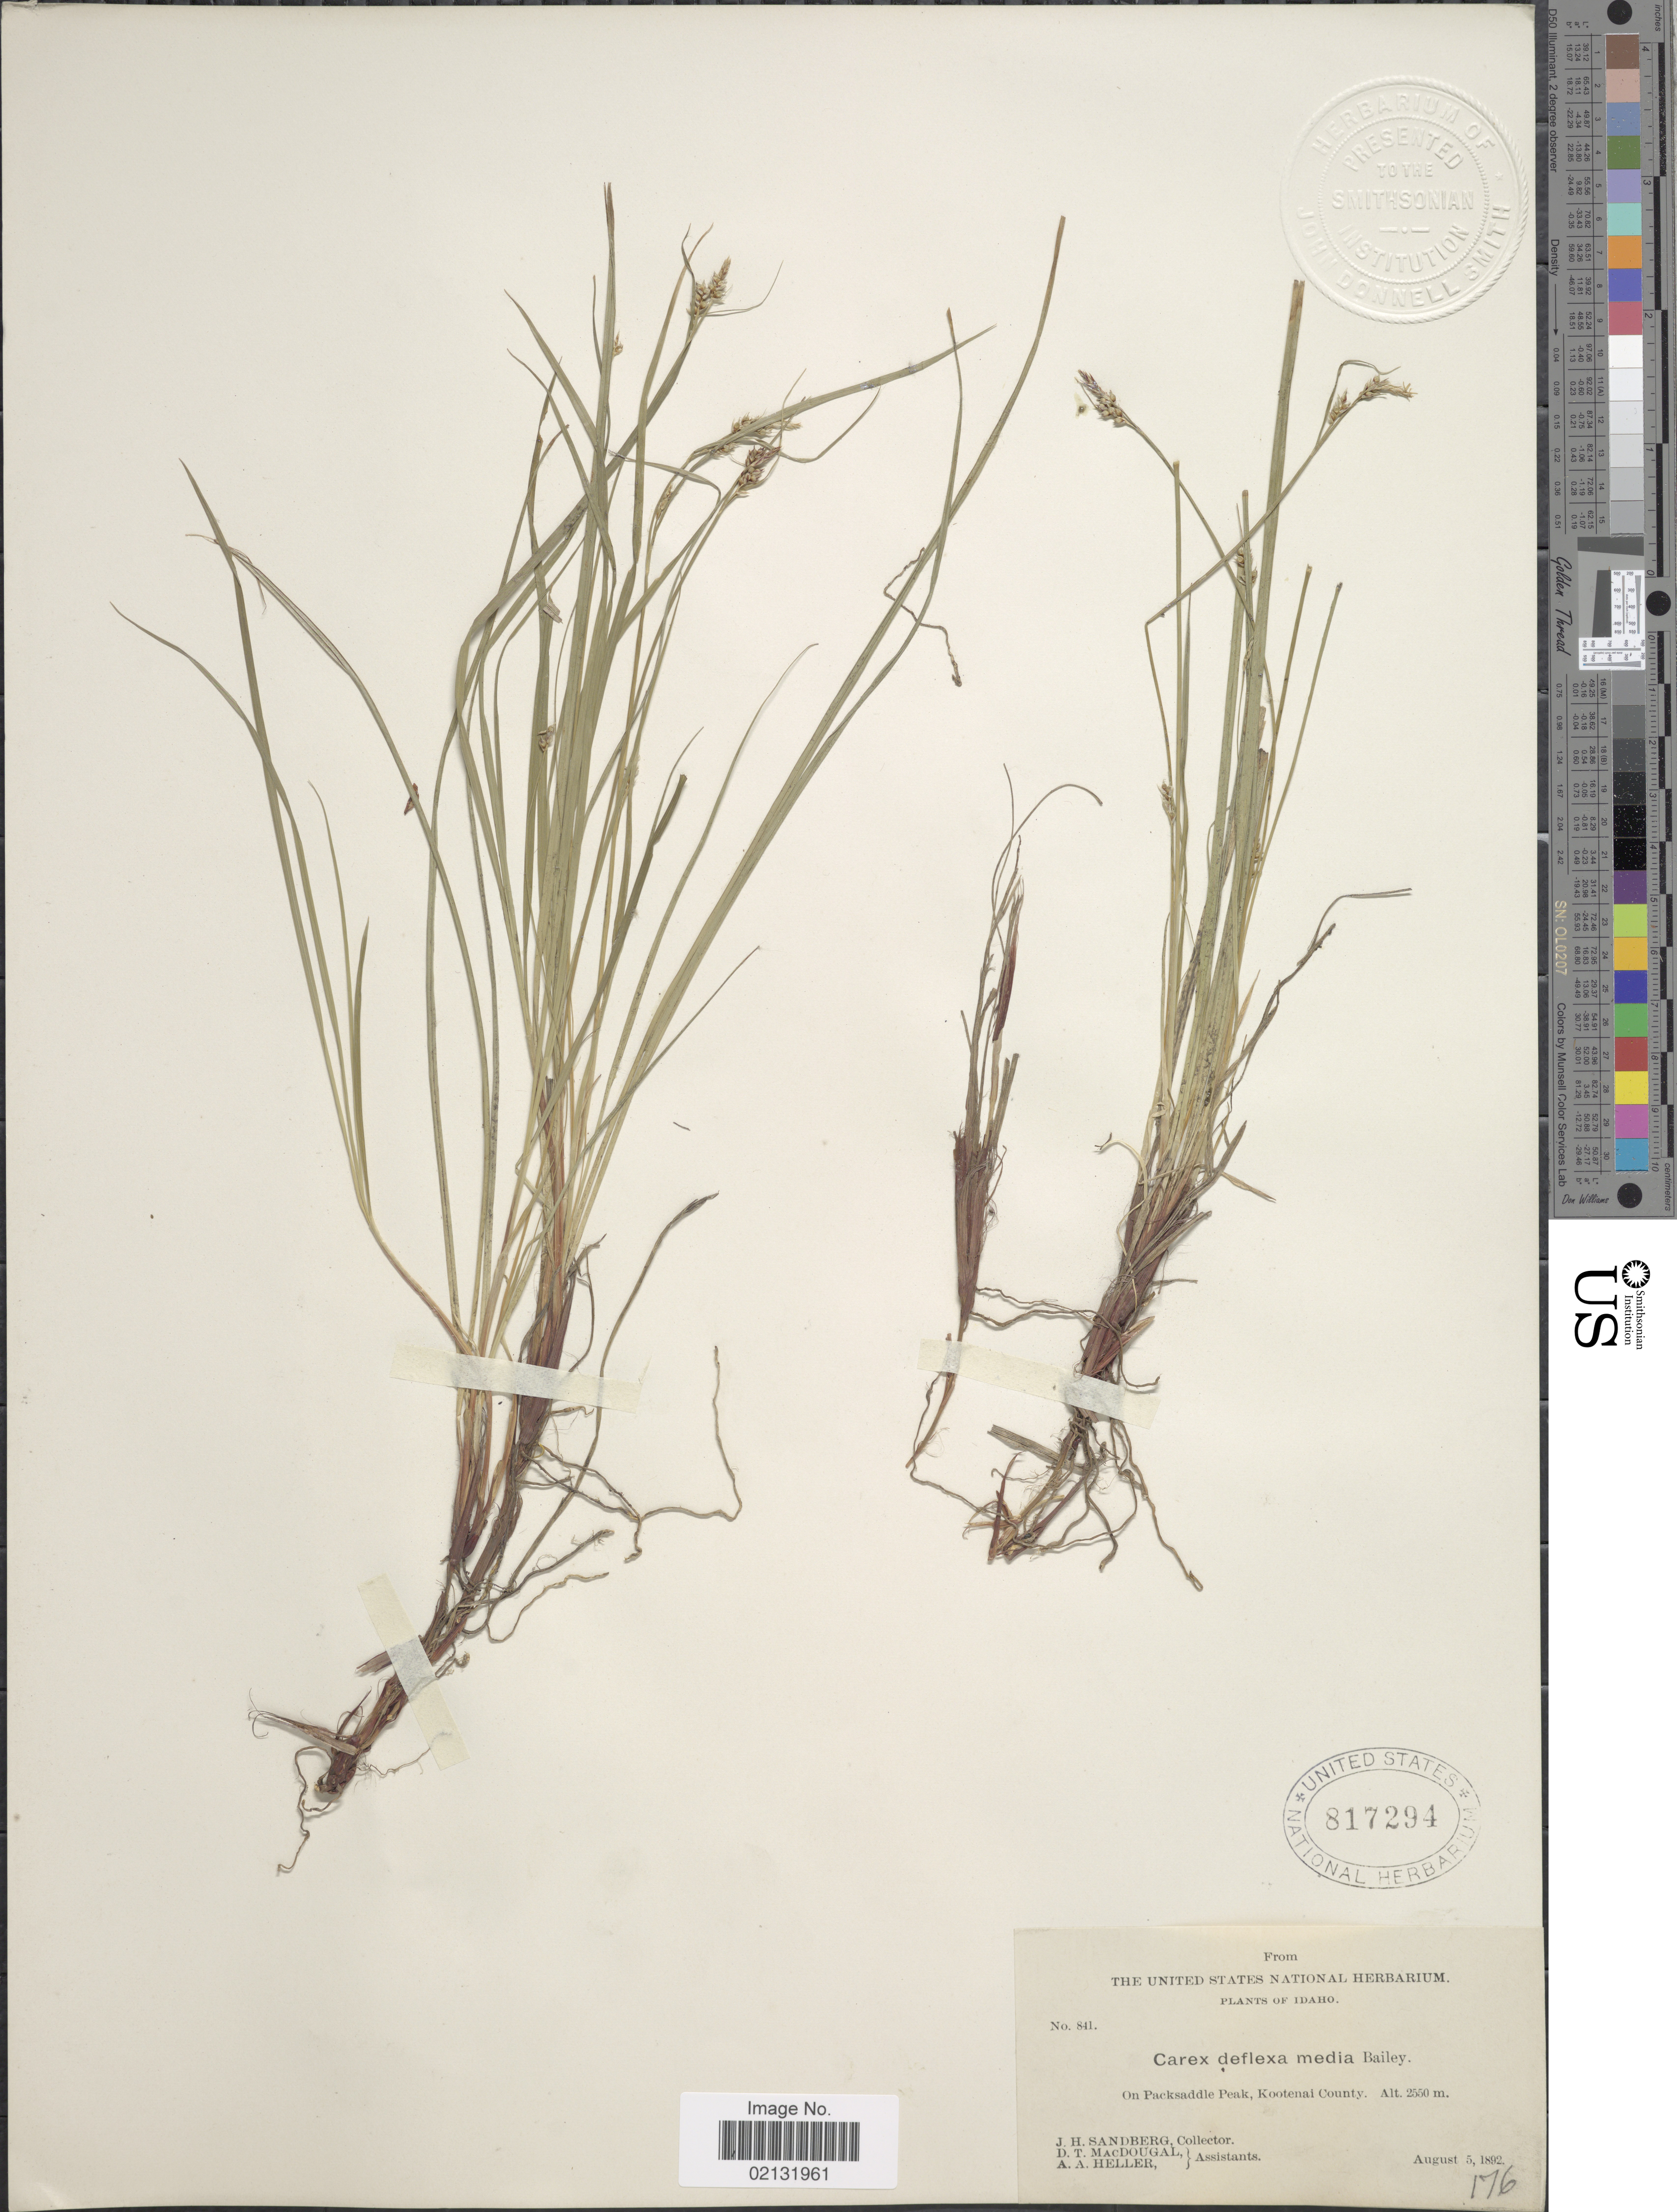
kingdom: Plantae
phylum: Tracheophyta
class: Liliopsida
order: Poales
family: Cyperaceae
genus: Carex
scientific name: Carex rossii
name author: Boott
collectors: J. H. Sandberg, D. T. MacDougal & A. A. Heller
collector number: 841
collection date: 1892-08-05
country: United States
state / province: Idaho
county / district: Kootenai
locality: On Packsaddle Peak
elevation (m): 2550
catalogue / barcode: US 817294